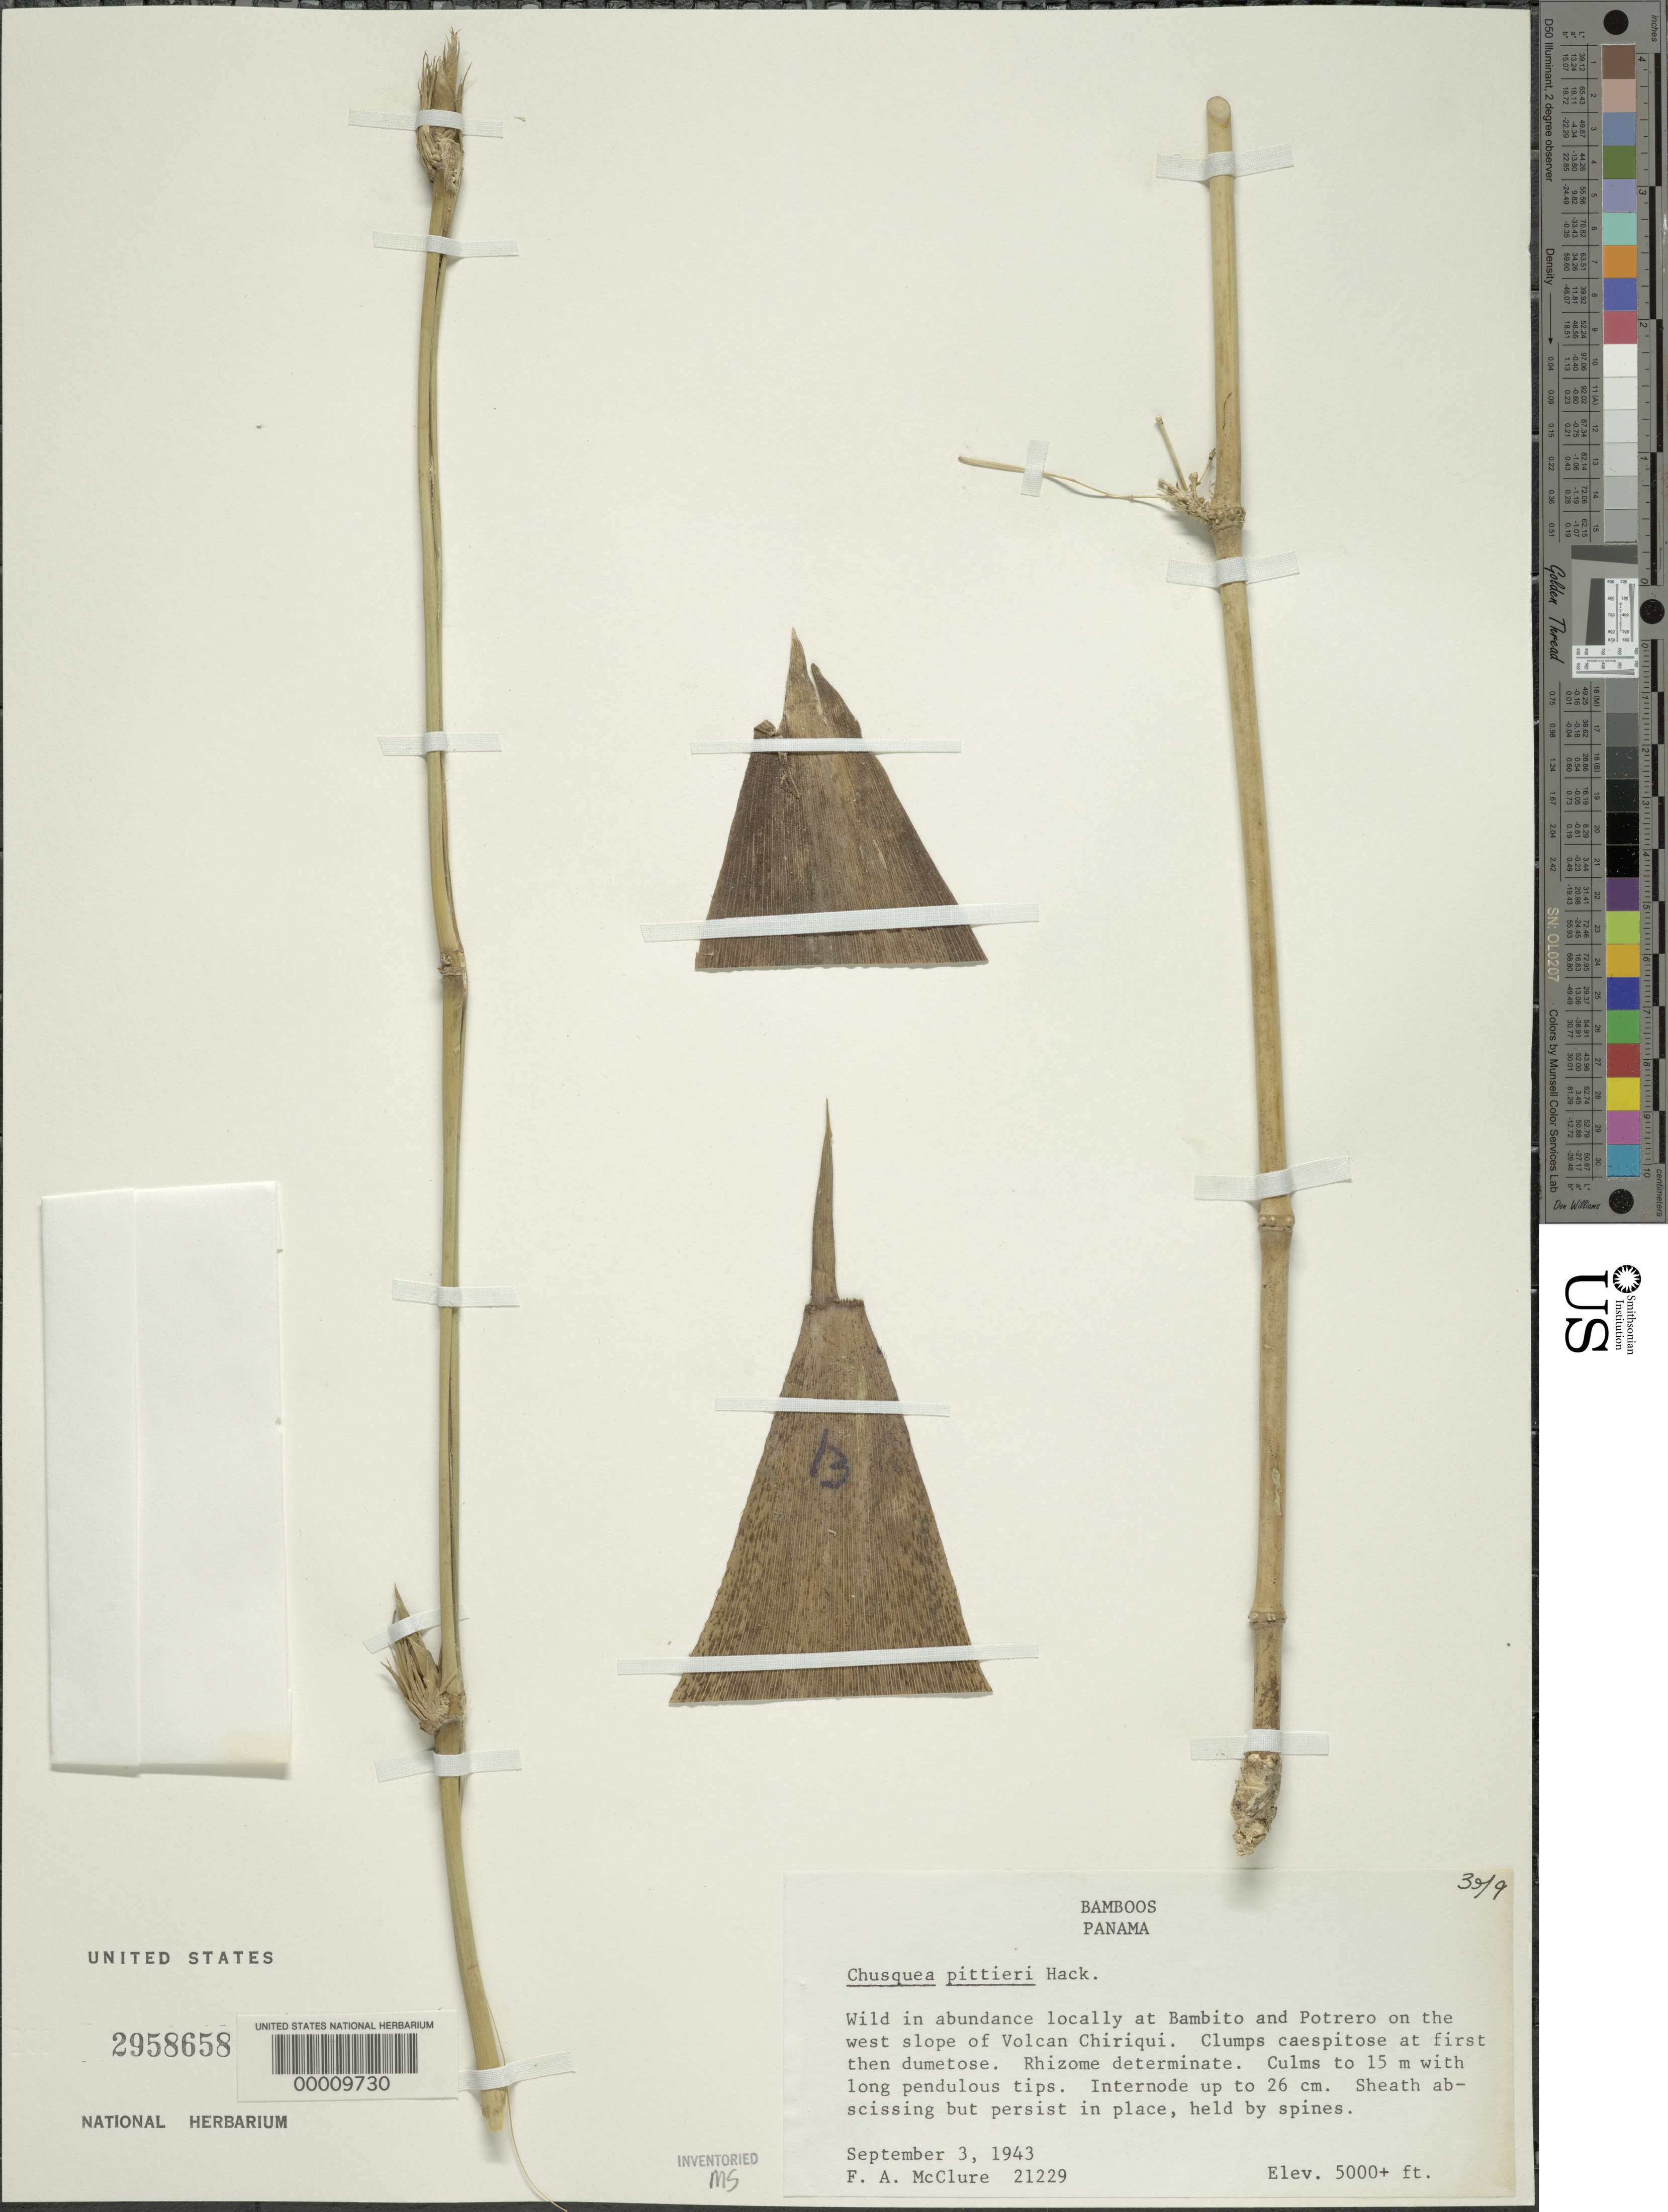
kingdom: Plantae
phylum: Tracheophyta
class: Liliopsida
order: Poales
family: Poaceae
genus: Chusquea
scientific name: Chusquea pittieri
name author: Hack.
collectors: F. A. McClure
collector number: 21229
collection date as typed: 03 Sep 1943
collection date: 1943-09-03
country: Panama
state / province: Chiriquí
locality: Bambito, Potrero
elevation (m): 1524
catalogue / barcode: US 2958658